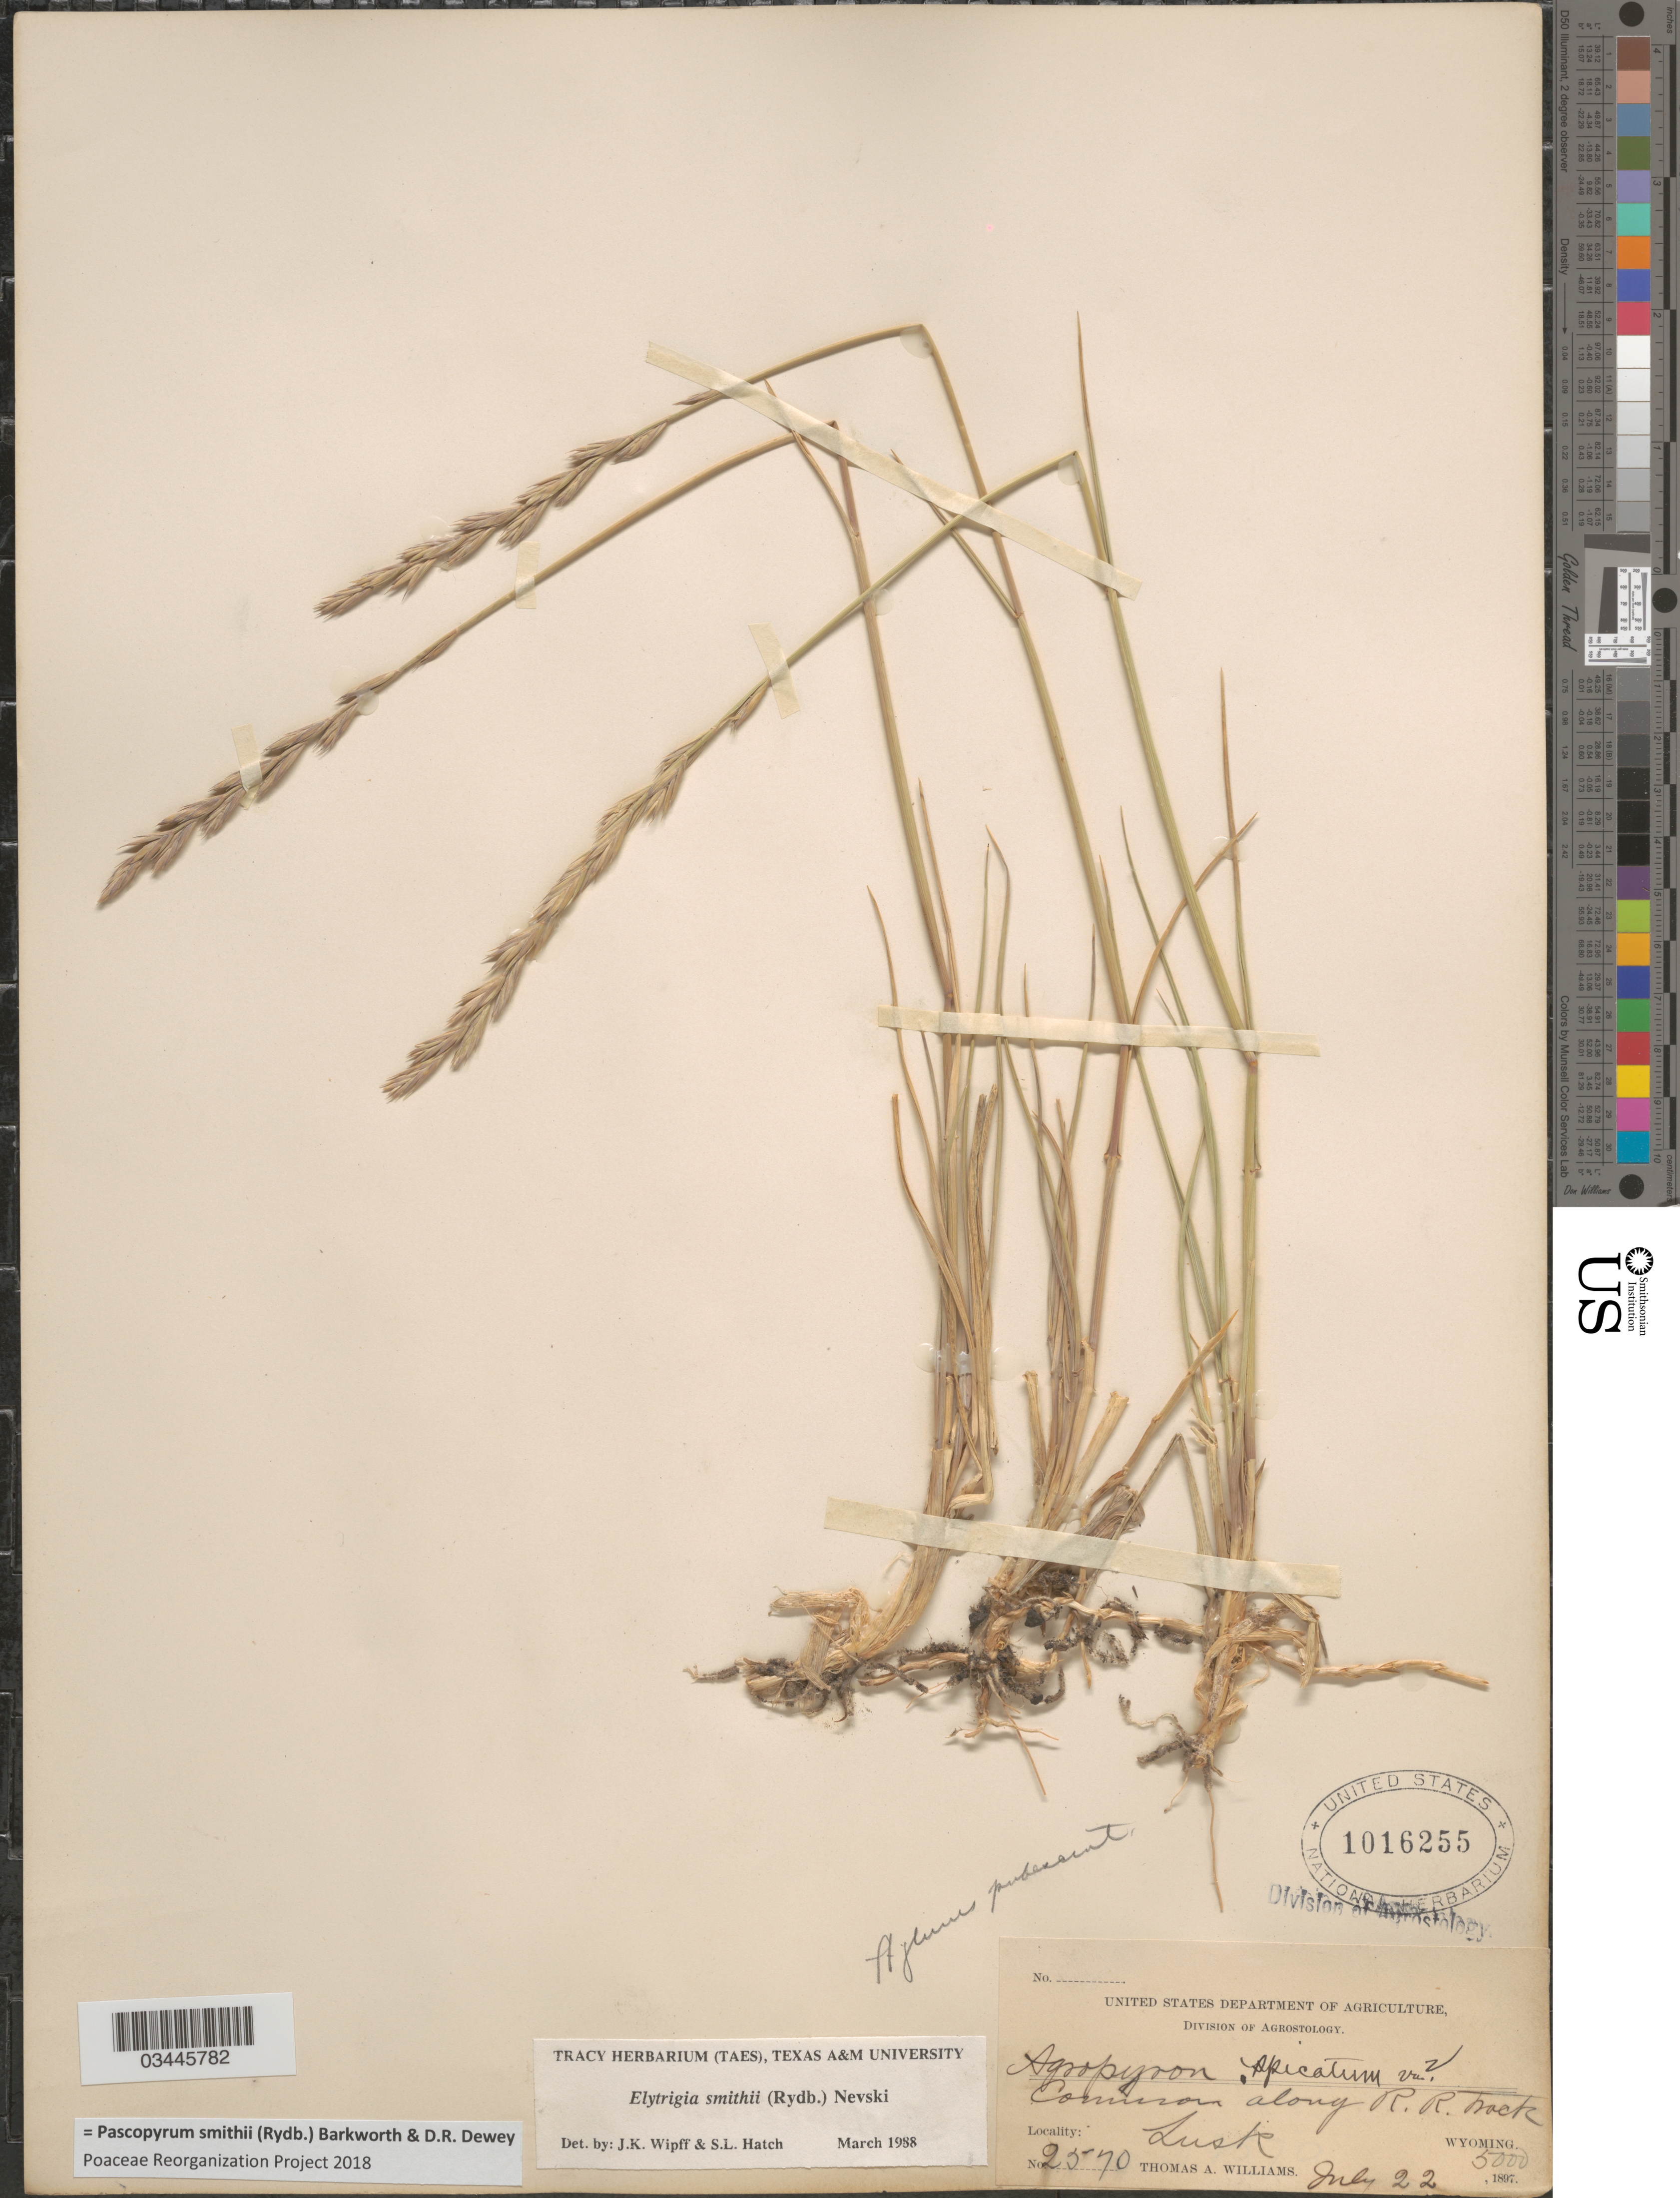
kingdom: Plantae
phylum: Tracheophyta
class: Liliopsida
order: Poales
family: Poaceae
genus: Pascopyrum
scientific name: Pascopyrum smithii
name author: (Rydb.) Barkworth & Dewey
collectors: T. A. Williams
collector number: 2570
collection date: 1897-07-22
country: United States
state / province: Wyoming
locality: Along R.R. Track. Lusk.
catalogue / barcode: US 1016255